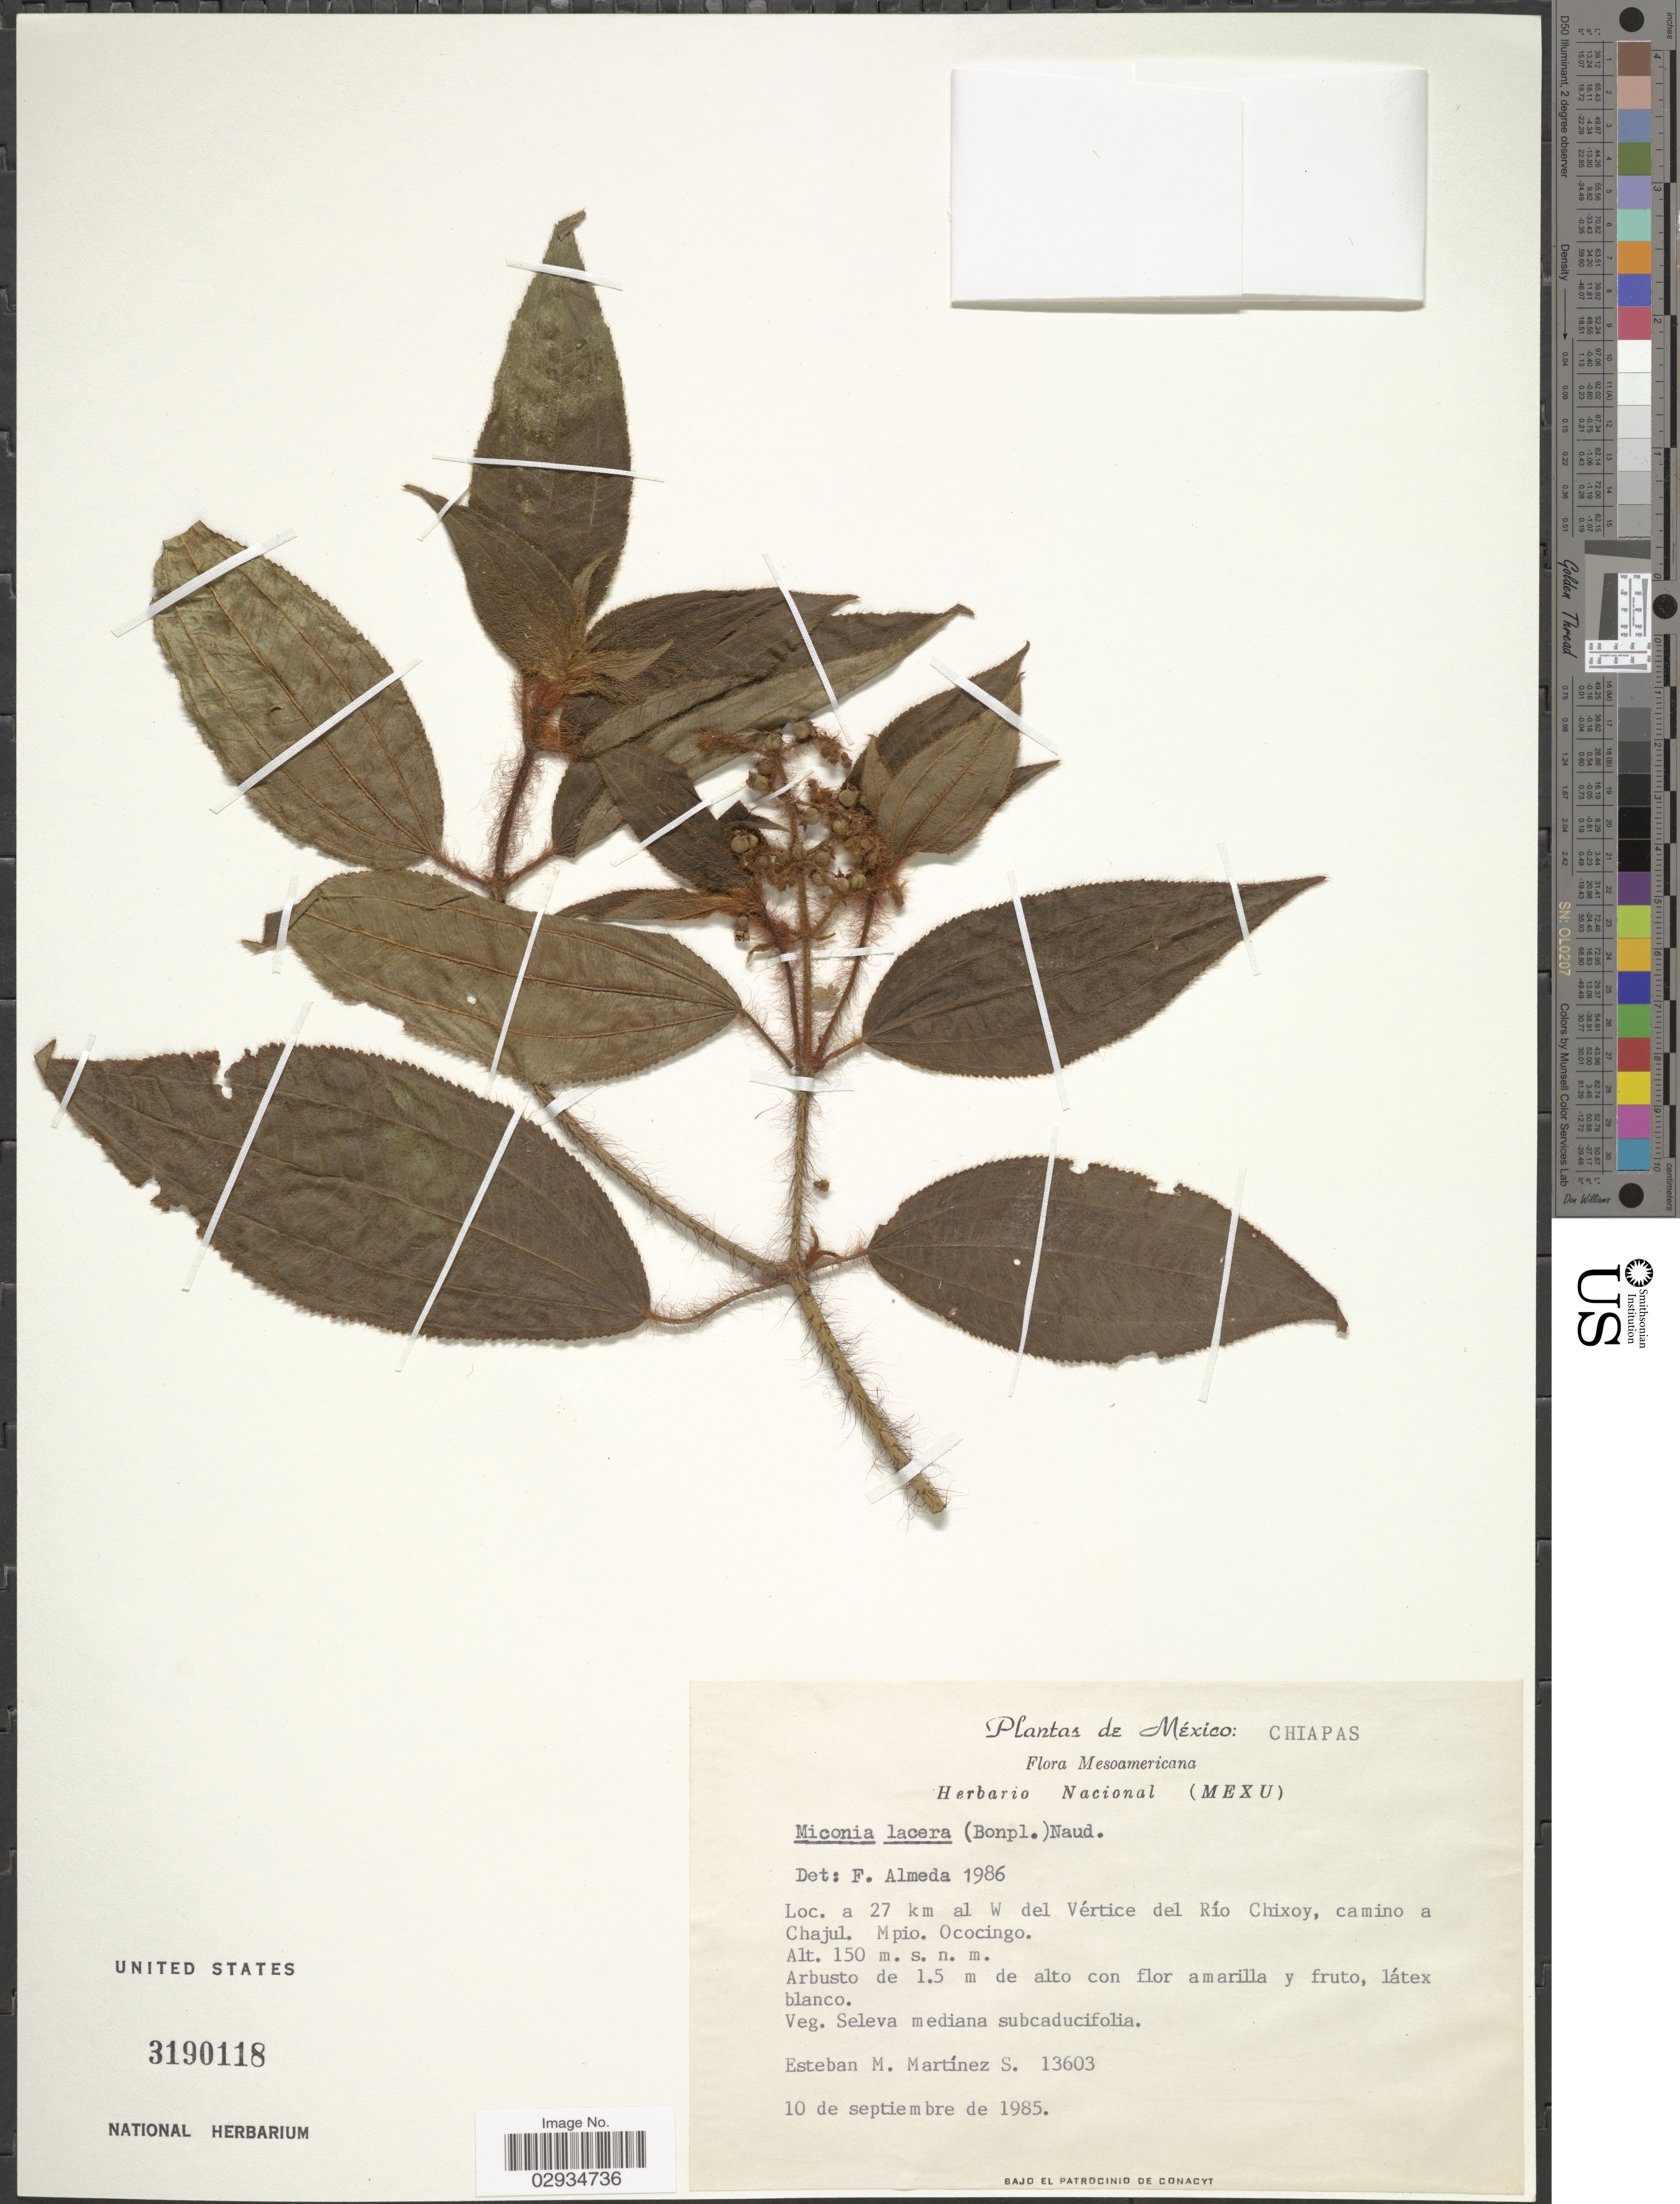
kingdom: Plantae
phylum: Tracheophyta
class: Magnoliopsida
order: Myrtales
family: Melastomataceae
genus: Miconia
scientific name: Miconia lacera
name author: (Bonpl.) Naudin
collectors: E. M. Martínez S.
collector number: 13603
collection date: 1985-09-10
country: Mexico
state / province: Chiapas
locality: A 27 km al W del Vértice del Río Chixoy, camino a Chajul. Mpio. Ococingo.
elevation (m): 150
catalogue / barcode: US 3190118